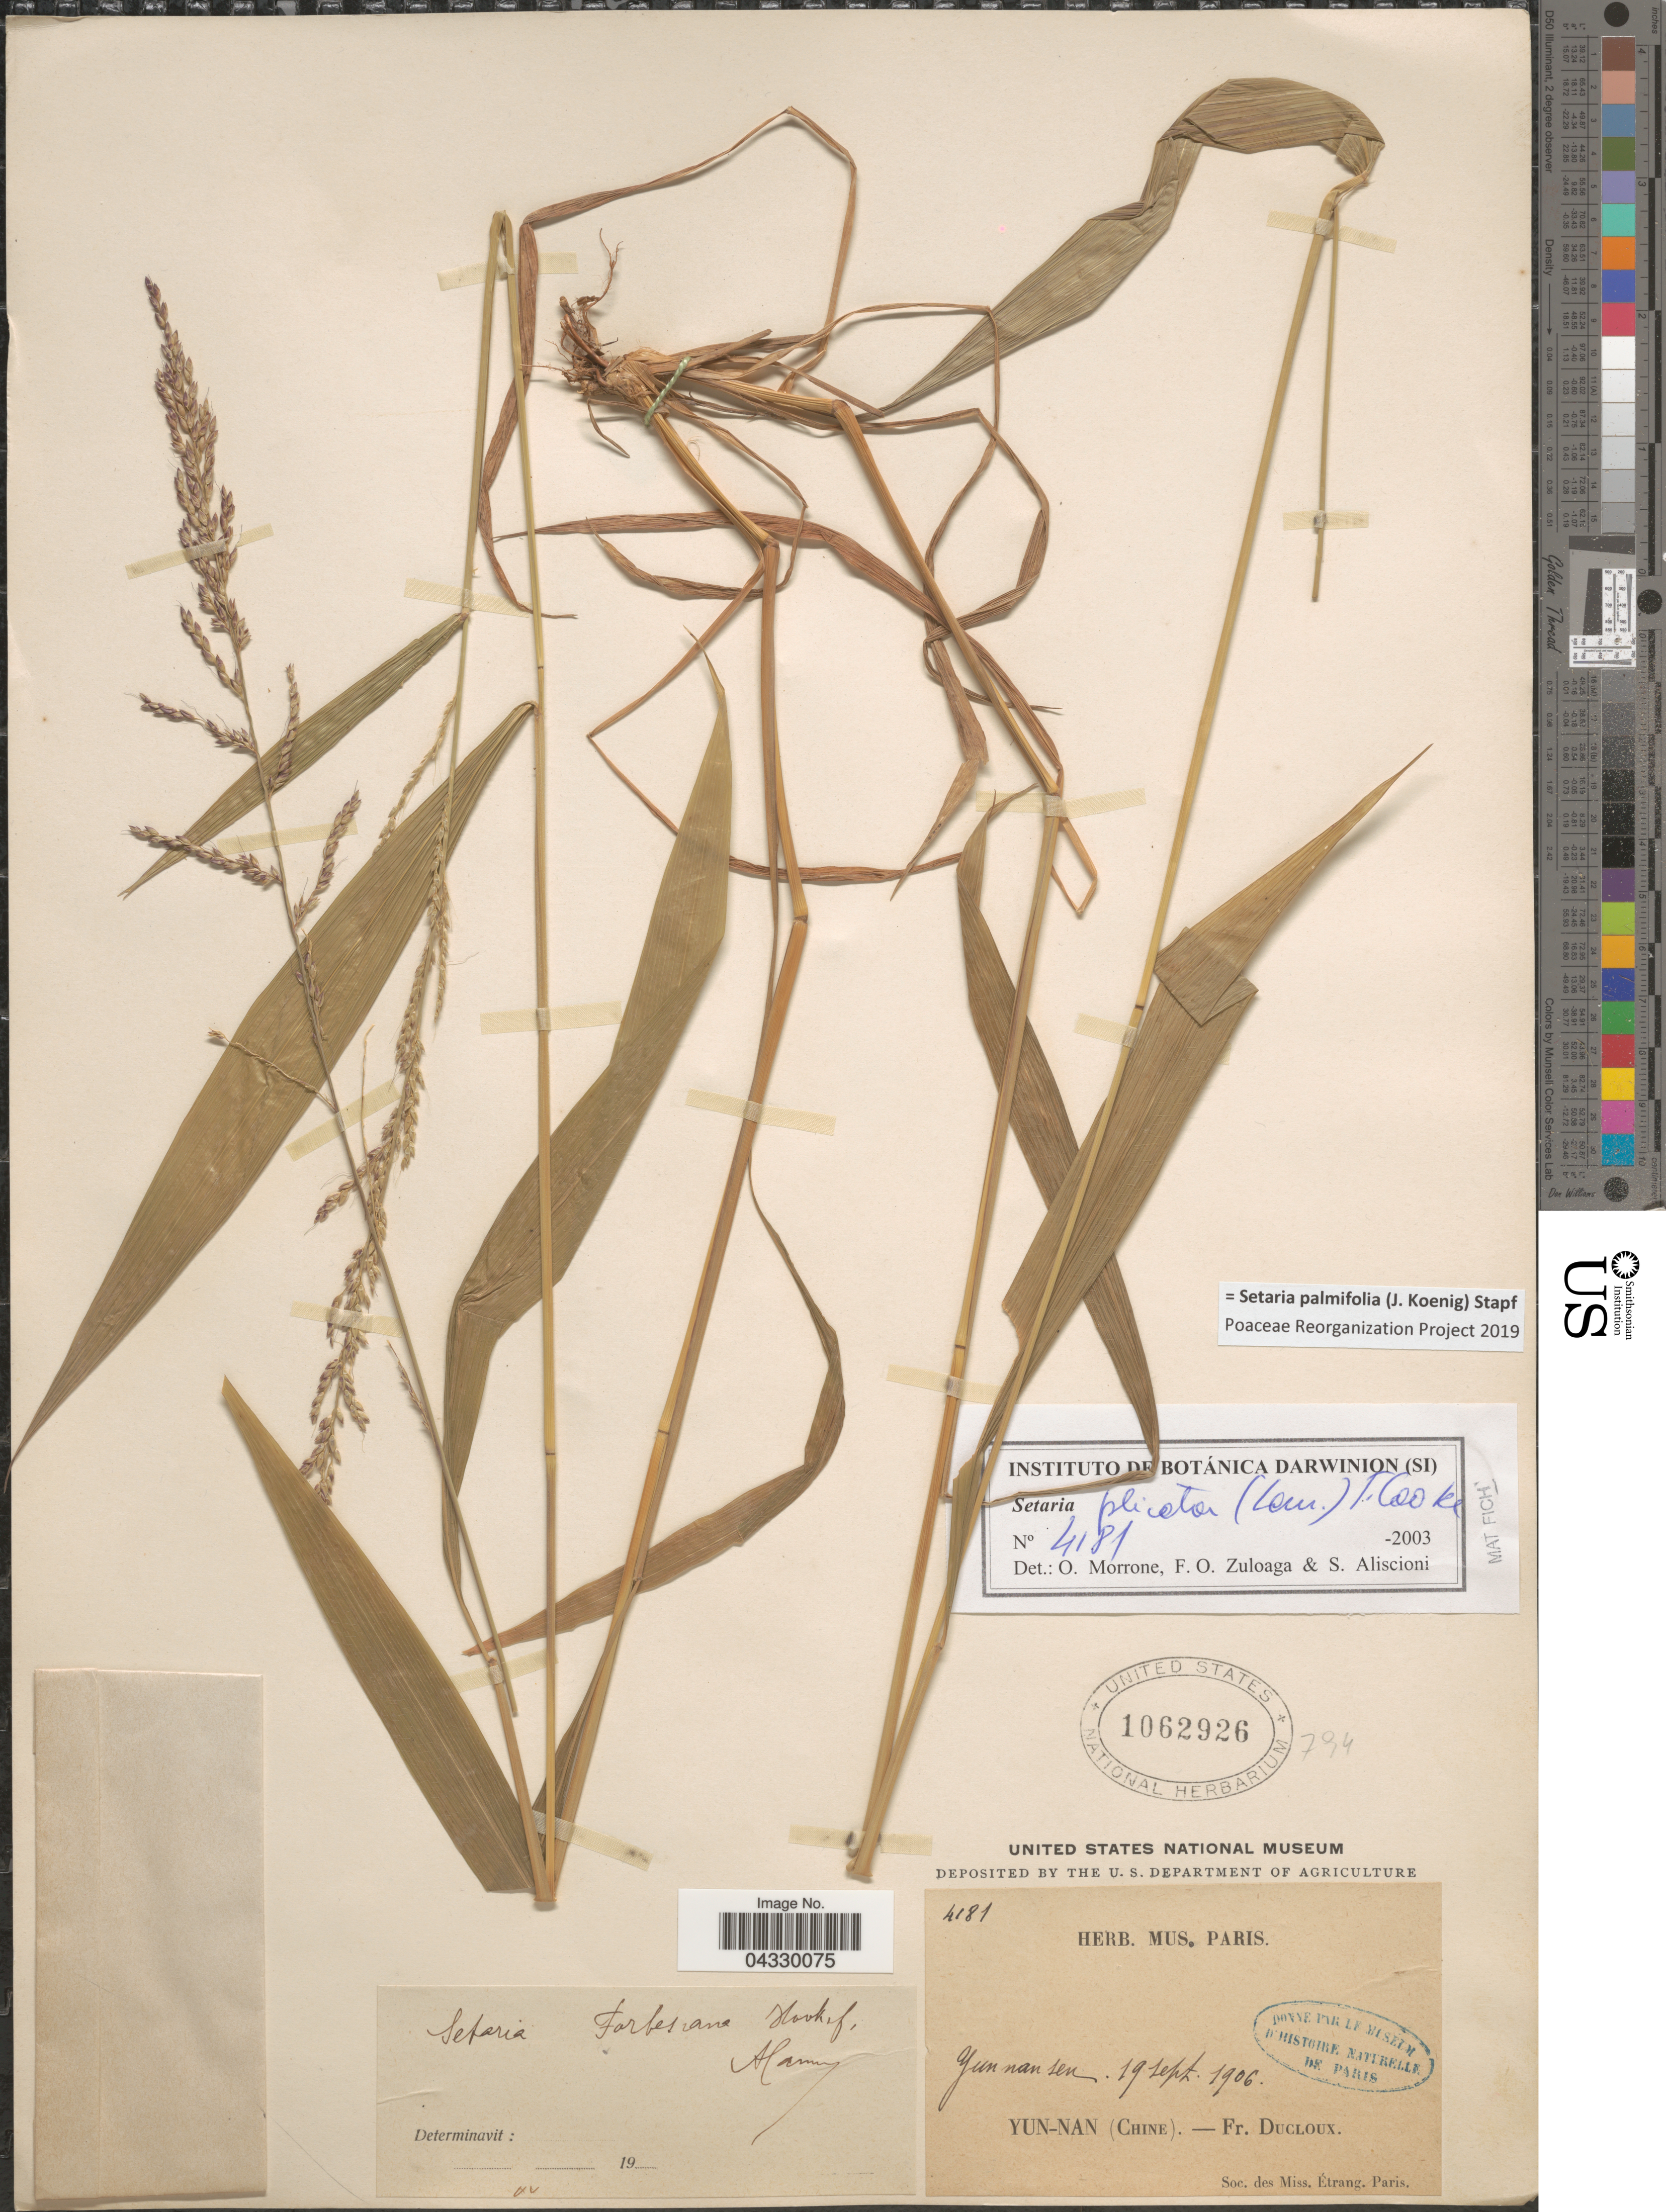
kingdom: Plantae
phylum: Tracheophyta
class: Liliopsida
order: Poales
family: Poaceae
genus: Setaria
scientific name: Setaria palmifolia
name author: (J. Koenig) Stapf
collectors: ex herb. Mus. Paris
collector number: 4181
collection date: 1906-09-19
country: China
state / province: Yunnan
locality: Yunnansen. Fr. Ducloux.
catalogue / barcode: US 1062926